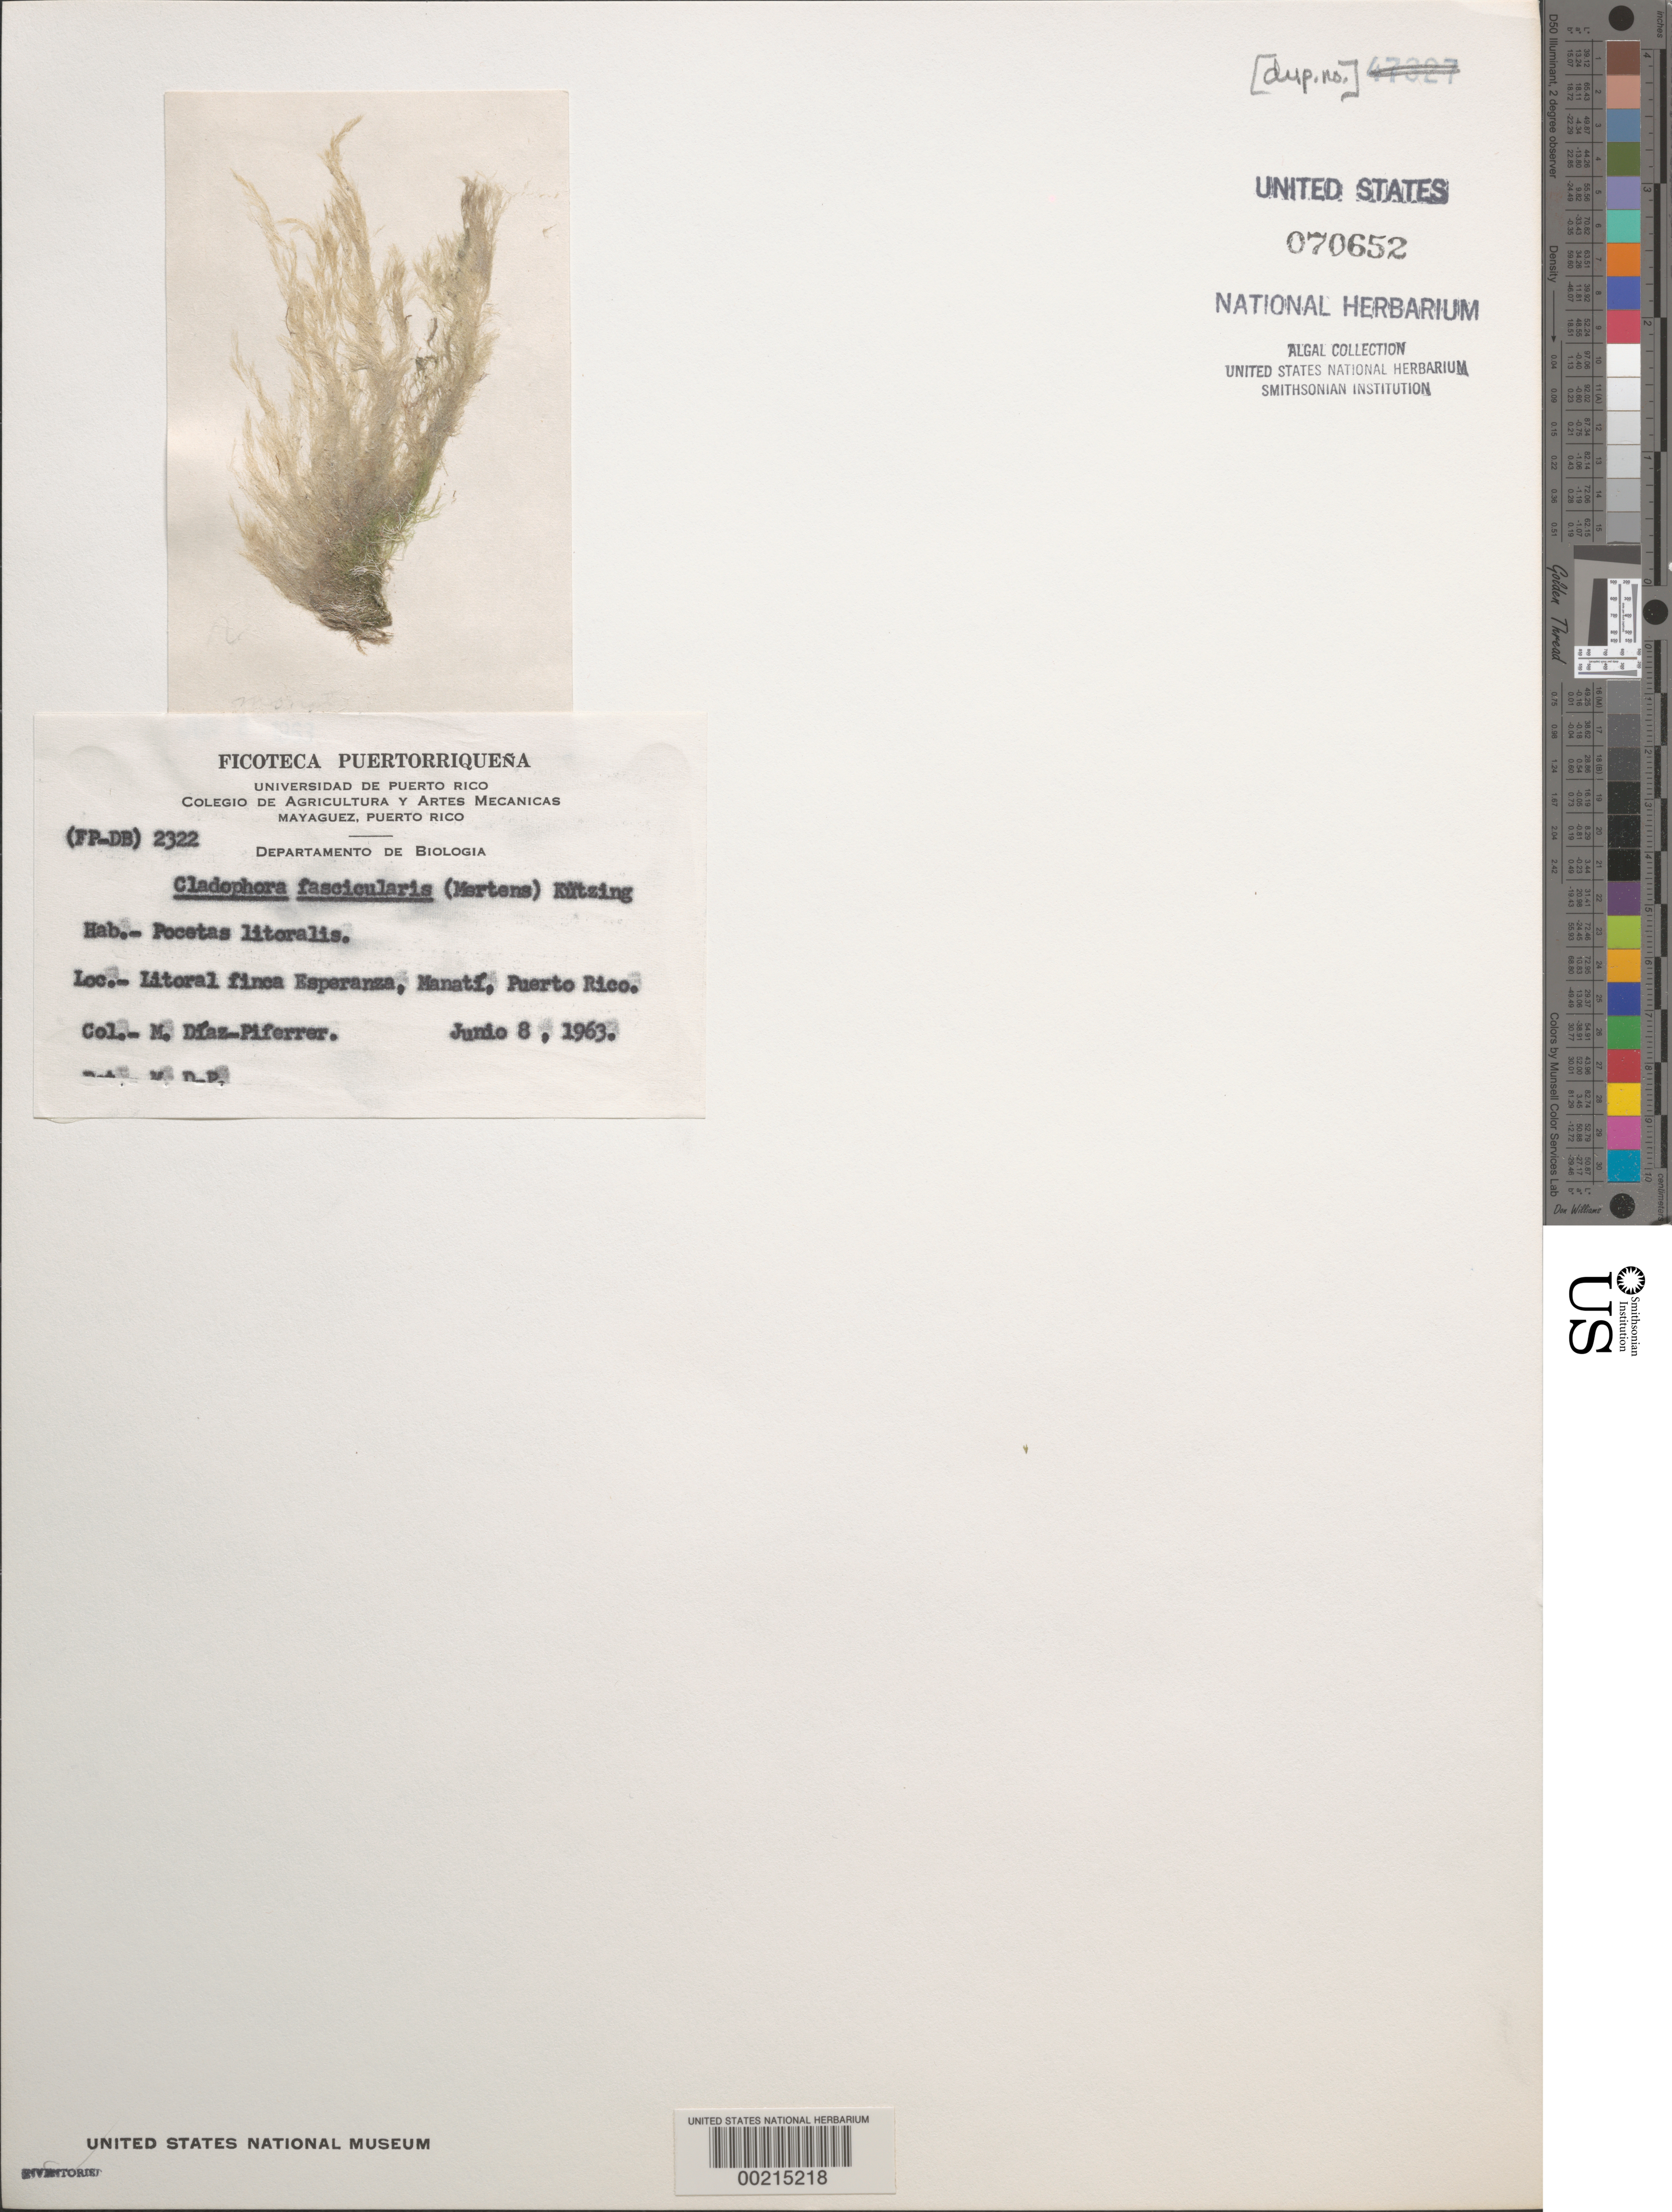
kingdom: Plantae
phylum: Chlorophyta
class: Ulvophyceae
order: Bryopsidales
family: Caulerpaceae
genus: Caulerpa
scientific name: Caulerpa chemnitzia var. vanbossae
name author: (Setch. & N.L. Gardner) Fern.-Garcia & Riosm.-Rod.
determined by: Algae name updating Project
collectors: M. Diaz-Piferrer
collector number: (fp-db) 2322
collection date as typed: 08 Jun 1963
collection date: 1963-06-08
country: Puerto Rico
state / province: Manati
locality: Esperanza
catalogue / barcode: US 70652